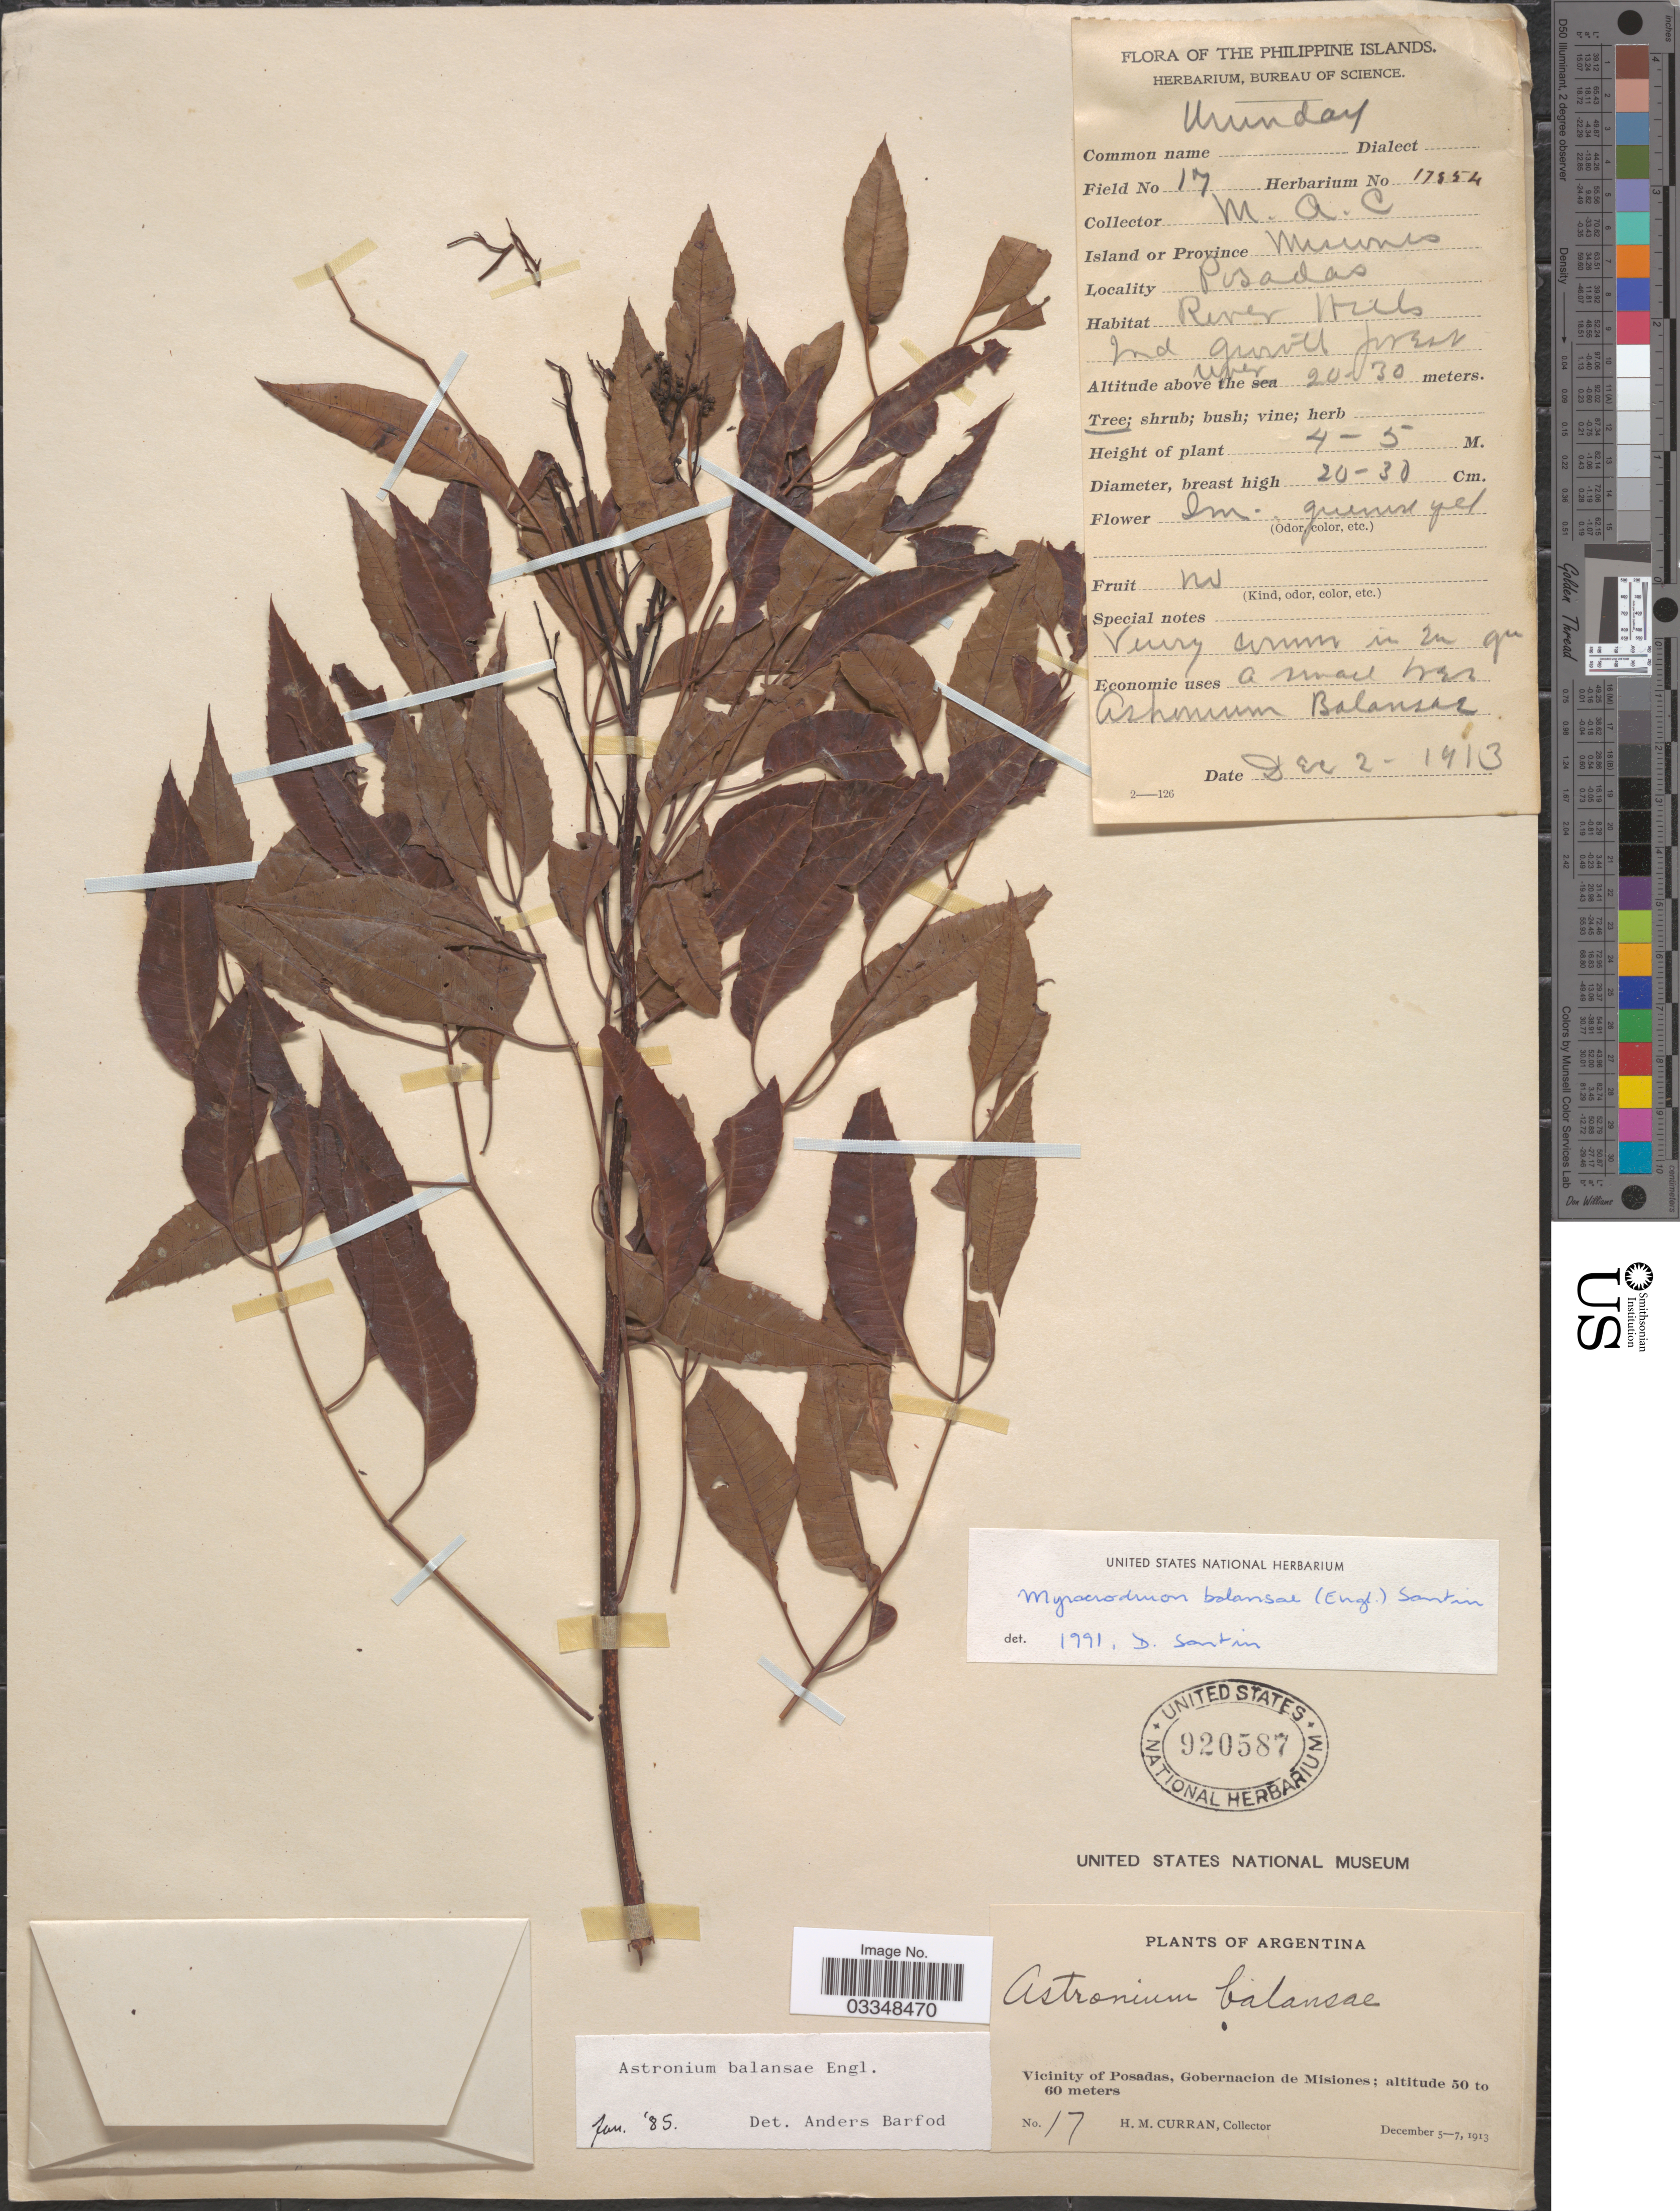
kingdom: Plantae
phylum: Tracheophyta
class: Magnoliopsida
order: Sapindales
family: Anacardiaceae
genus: Myracrodruon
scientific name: Myracrodruon balansae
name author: (Engl.) Santin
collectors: H. M. Curran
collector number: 17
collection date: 1913-12-02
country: Argentina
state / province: Misiones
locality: Vicinity of Posadas, Gobernacion de Misiones.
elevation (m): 20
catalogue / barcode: US 920587